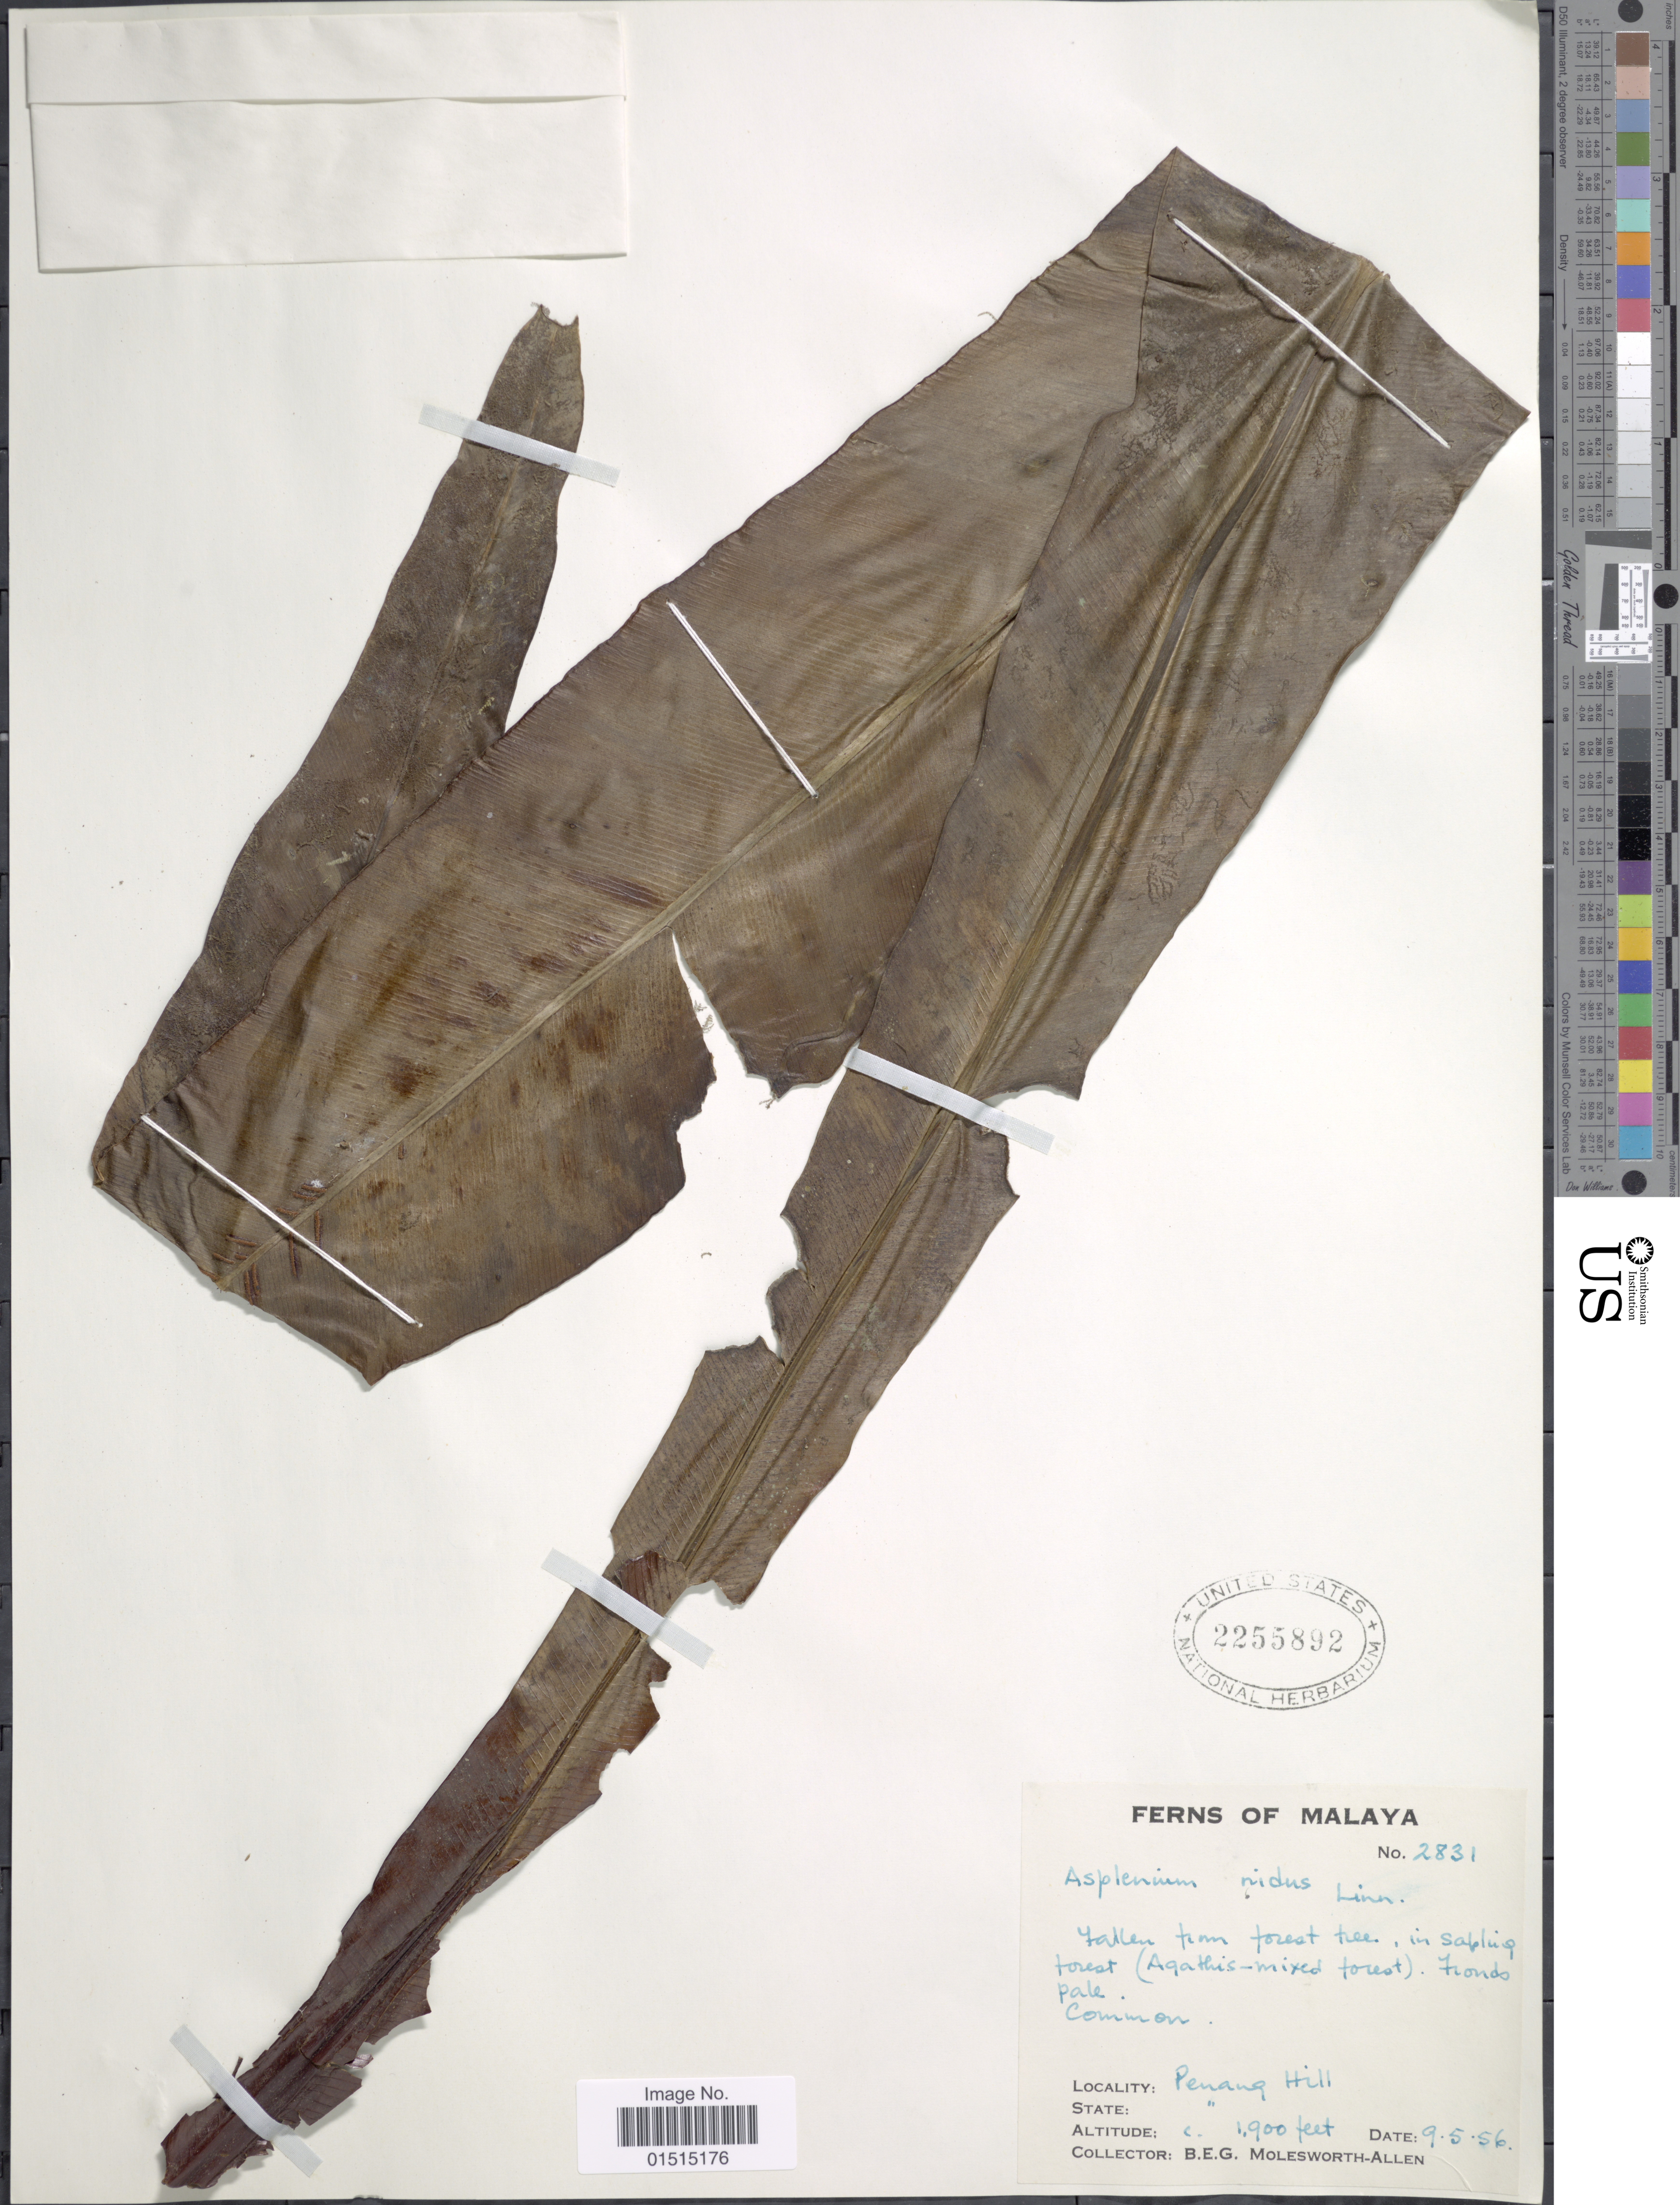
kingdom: Plantae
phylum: Tracheophyta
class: Polypodiopsida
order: Polypodiales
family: Aspleniaceae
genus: Asplenium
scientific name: Asplenium nidus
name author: L.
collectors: B. E. G. Molesworth-Allen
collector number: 2831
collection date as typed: Transcribed d/m/y: 9/5/56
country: Malaysia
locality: Malaya, Penang Hill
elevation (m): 579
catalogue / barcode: US 2255892